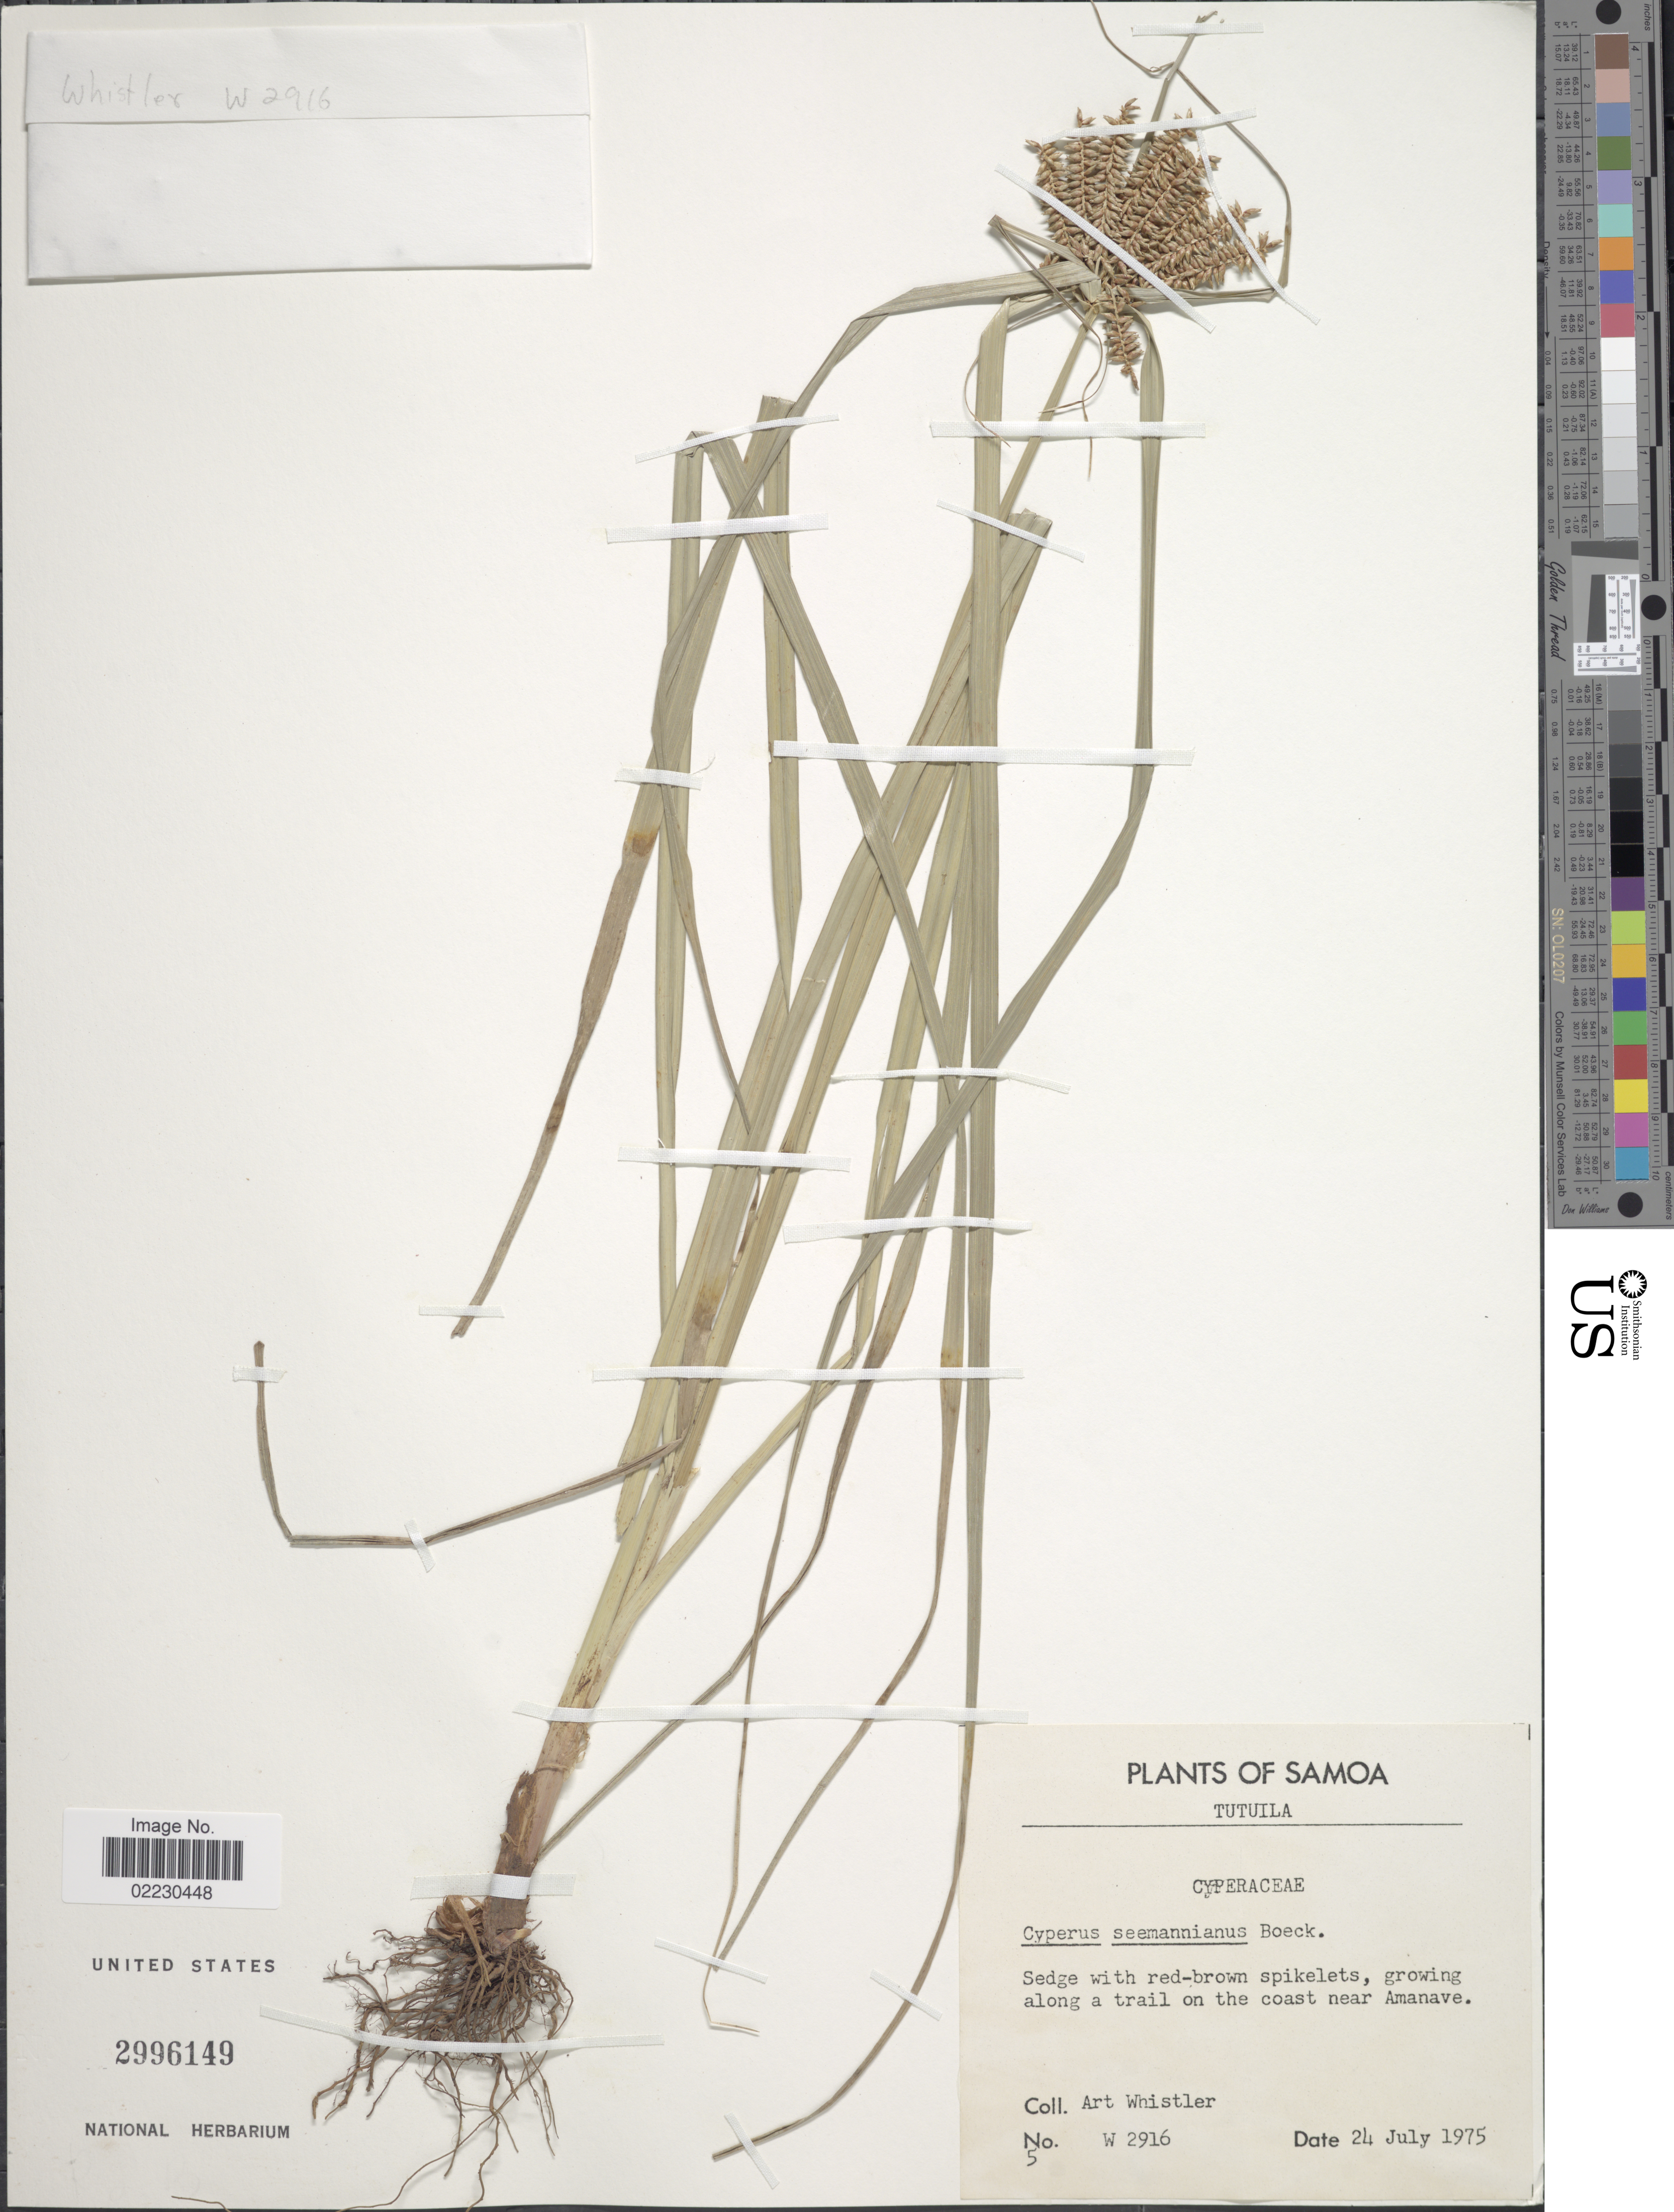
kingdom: Plantae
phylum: Tracheophyta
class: Liliopsida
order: Poales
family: Cyperaceae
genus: Cyperus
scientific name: Cyperus seemannianus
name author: Boeckeler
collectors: A. Whistler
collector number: W 2916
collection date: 1975-07-24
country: American Samoa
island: Tutuila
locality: Tutuila, growing along a trail on the coast near Amanave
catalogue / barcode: US 2996149